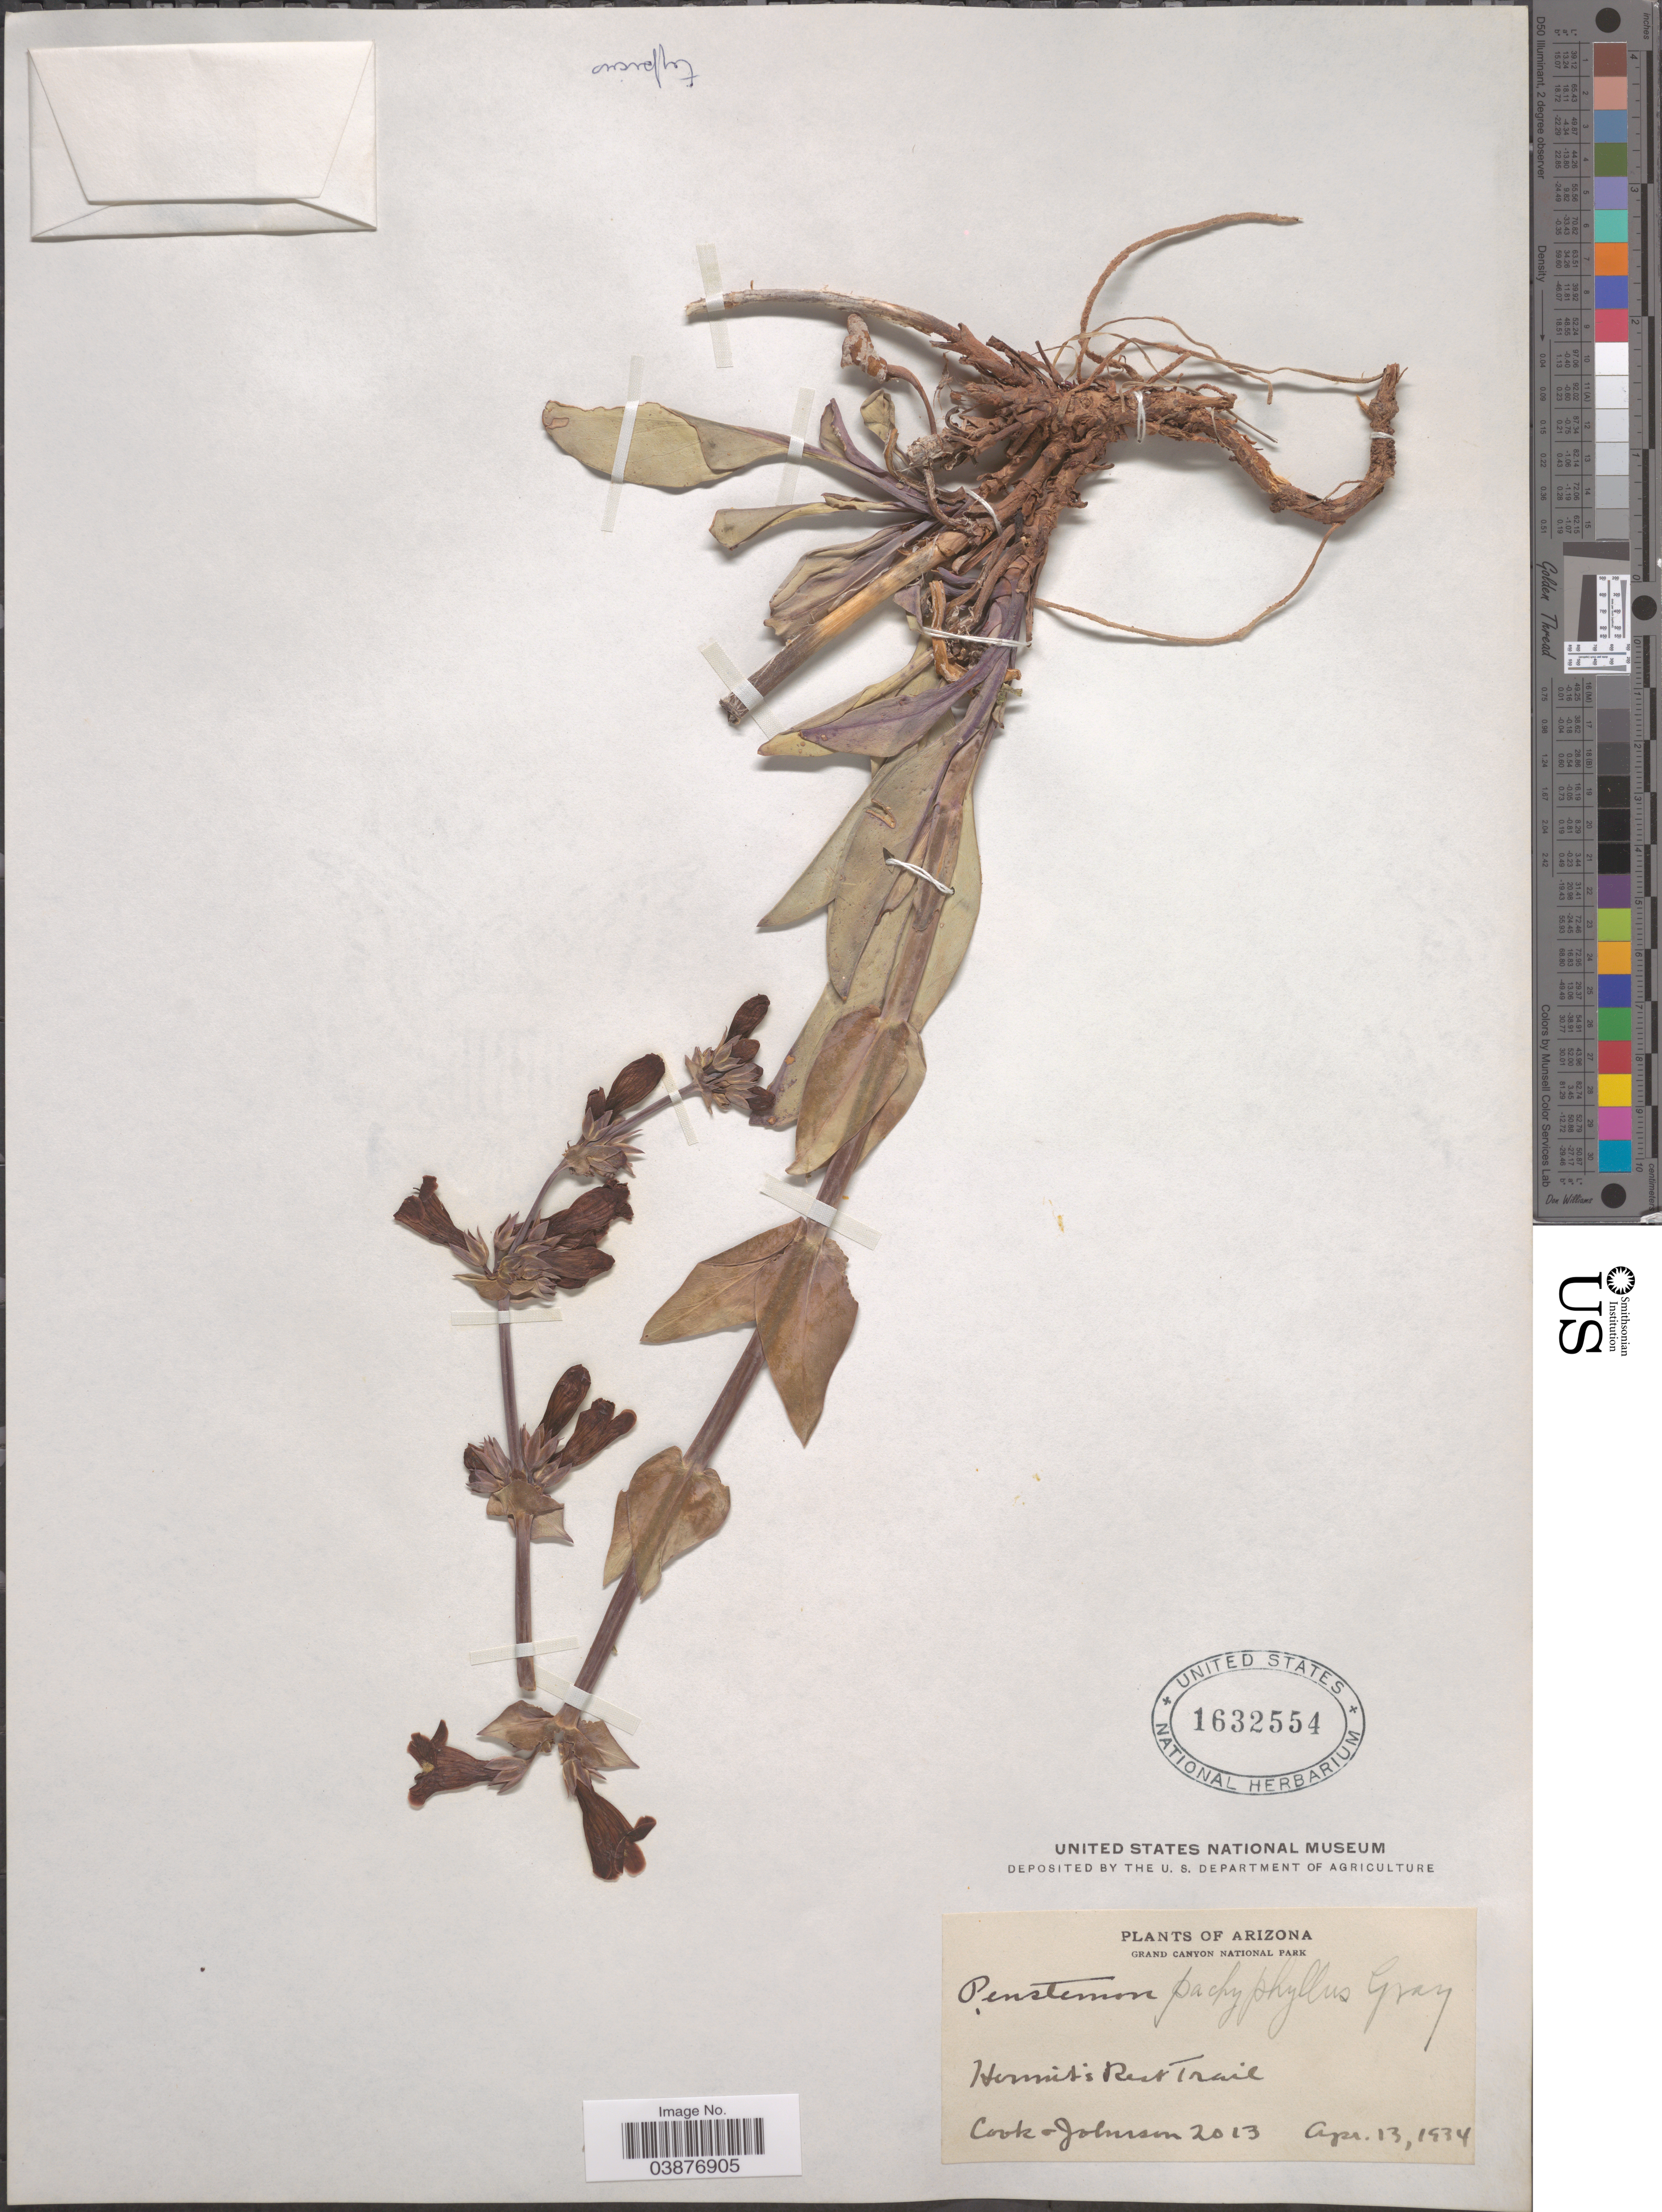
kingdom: Plantae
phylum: Tracheophyta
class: Magnoliopsida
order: Lamiales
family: Plantaginaceae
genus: Penstemon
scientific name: Penstemon pachyphyllus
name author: A. Gray ex Rydb.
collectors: Cook, -- & -- Johnson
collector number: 2013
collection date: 1934-04-13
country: United States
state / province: Arizona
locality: Grand Canyon National Park. Hermit's Rest Trail.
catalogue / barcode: US 1632554